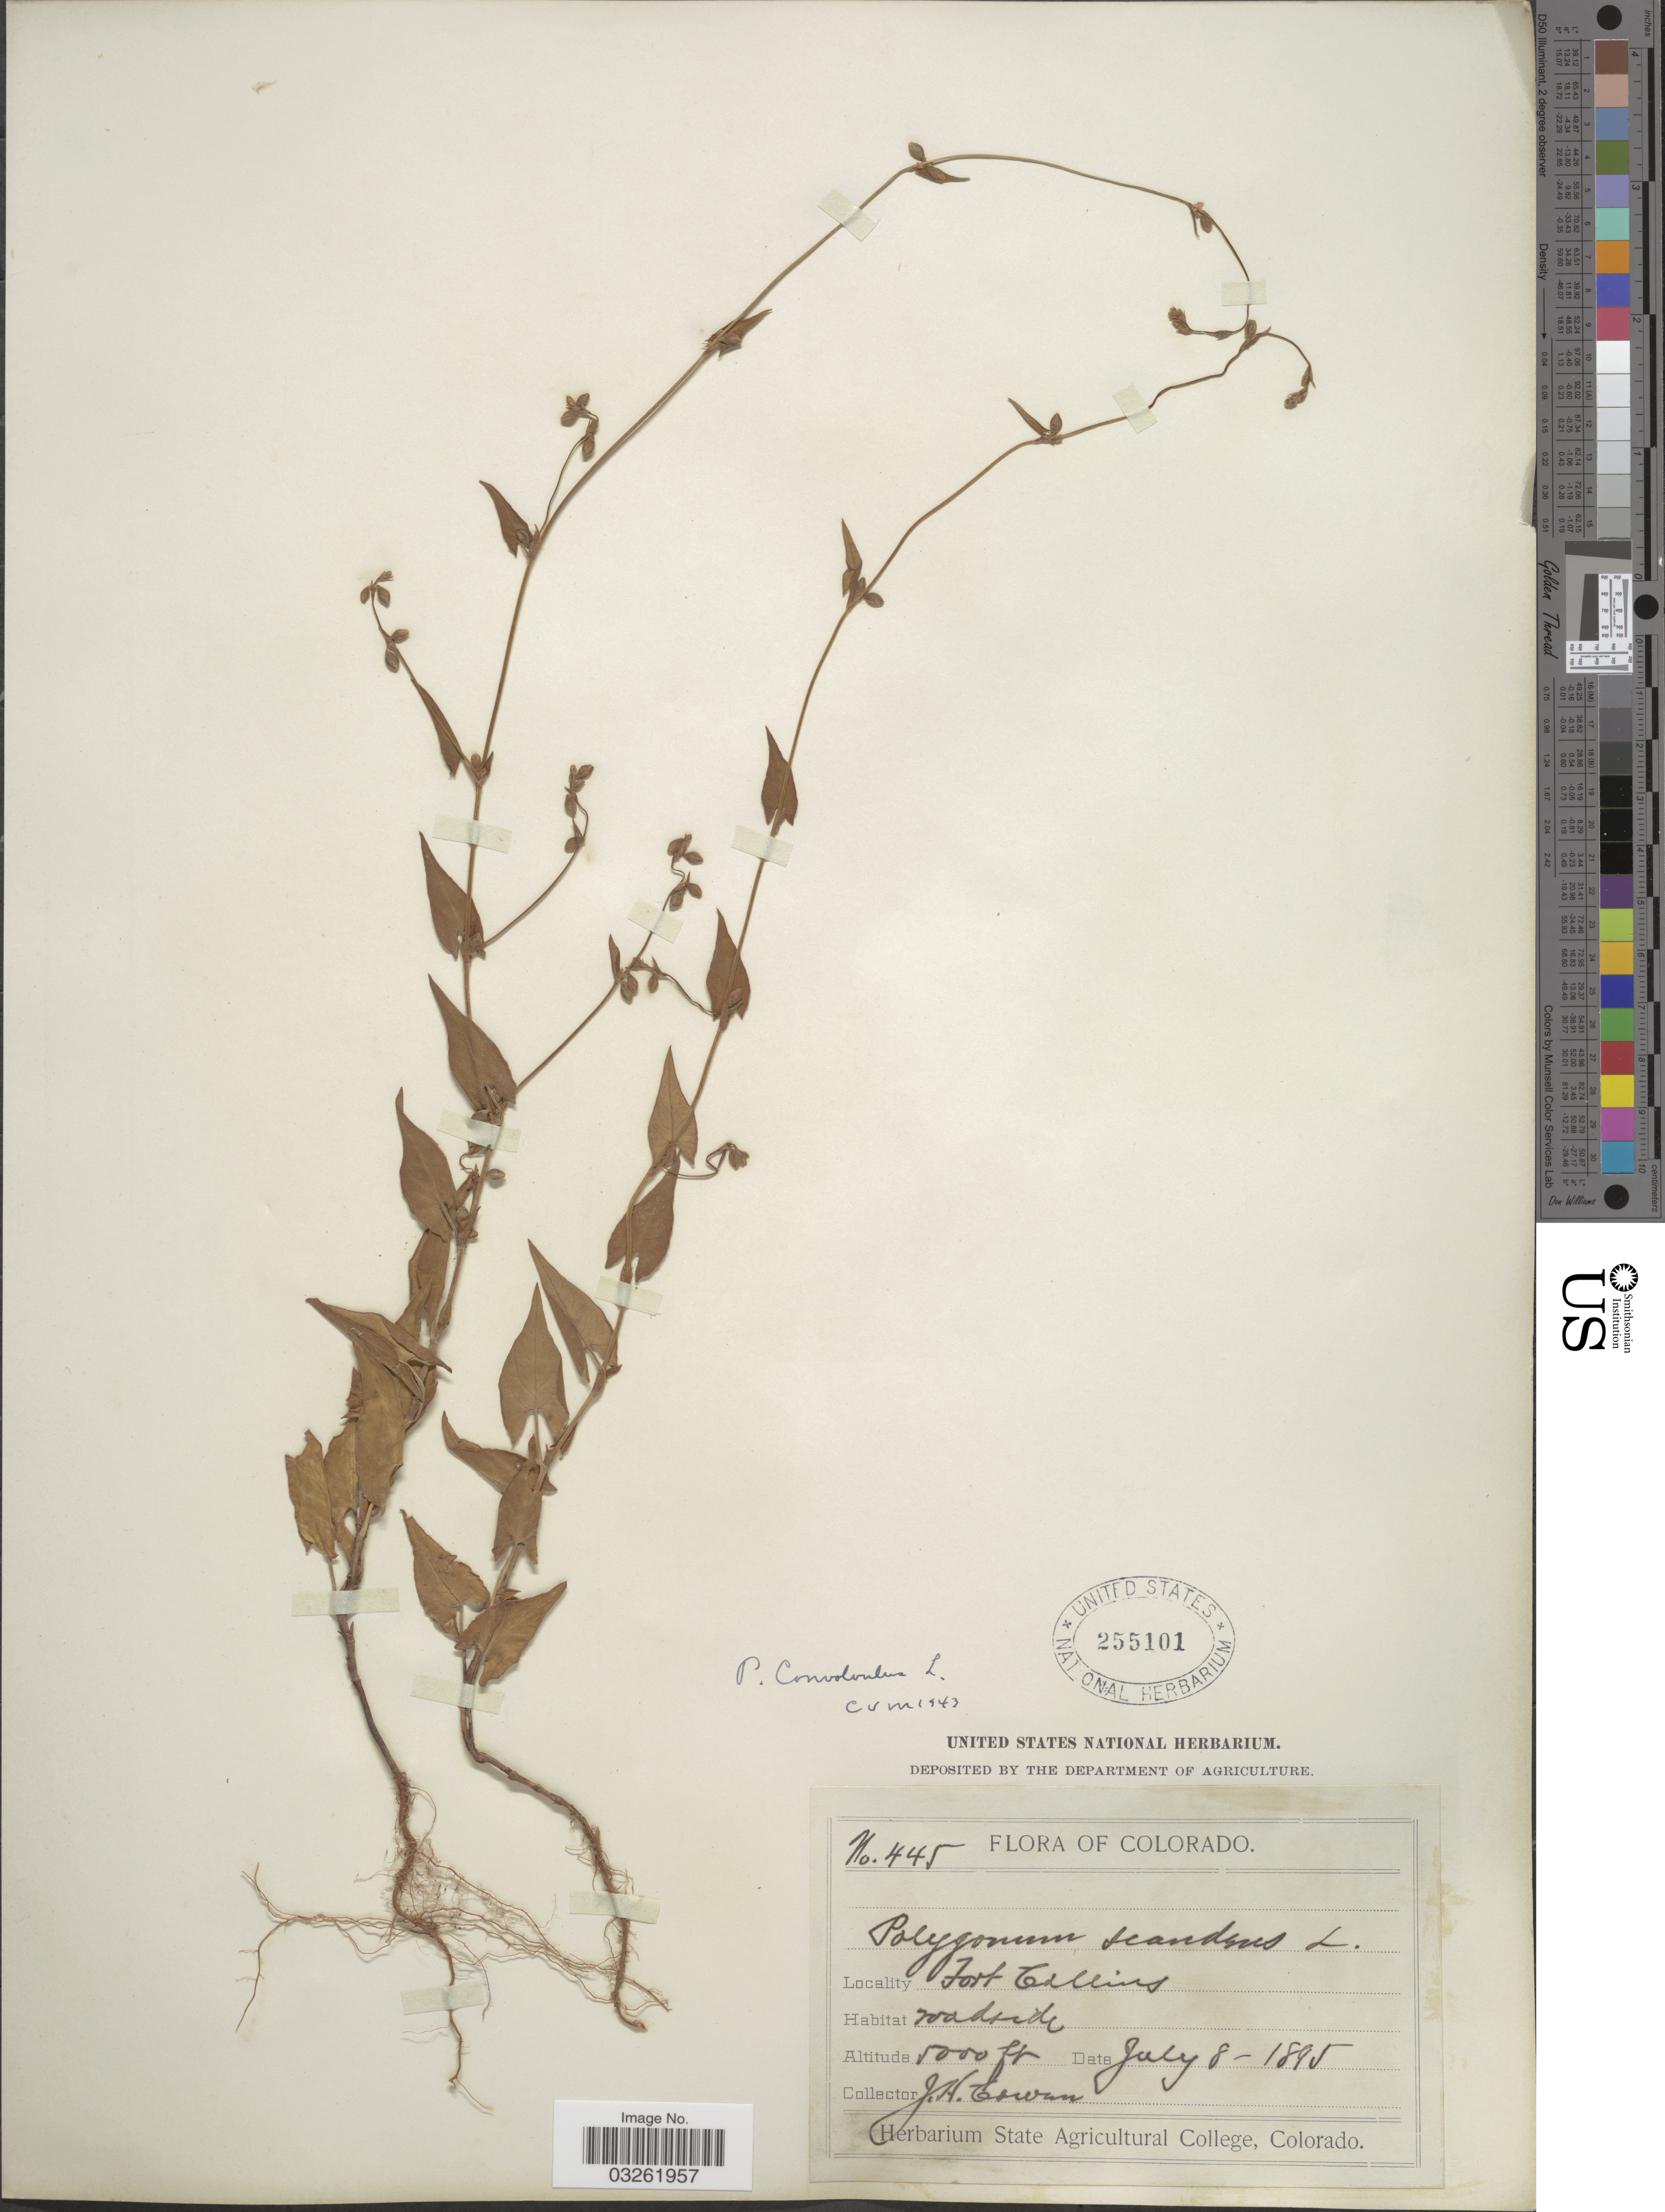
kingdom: Plantae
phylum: Tracheophyta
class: Magnoliopsida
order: Caryophyllales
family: Polygonaceae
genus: Fallopia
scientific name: Fallopia convolvulus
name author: (L.) Á. Löve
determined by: Strong, M. T., (US), Smithsonian Institution - National Museum of Natural History (UNITED STATES)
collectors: J. H. Cowan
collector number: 445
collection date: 1895-07-08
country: United States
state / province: Colorado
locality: Fort Collins.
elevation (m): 1524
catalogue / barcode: US 255101